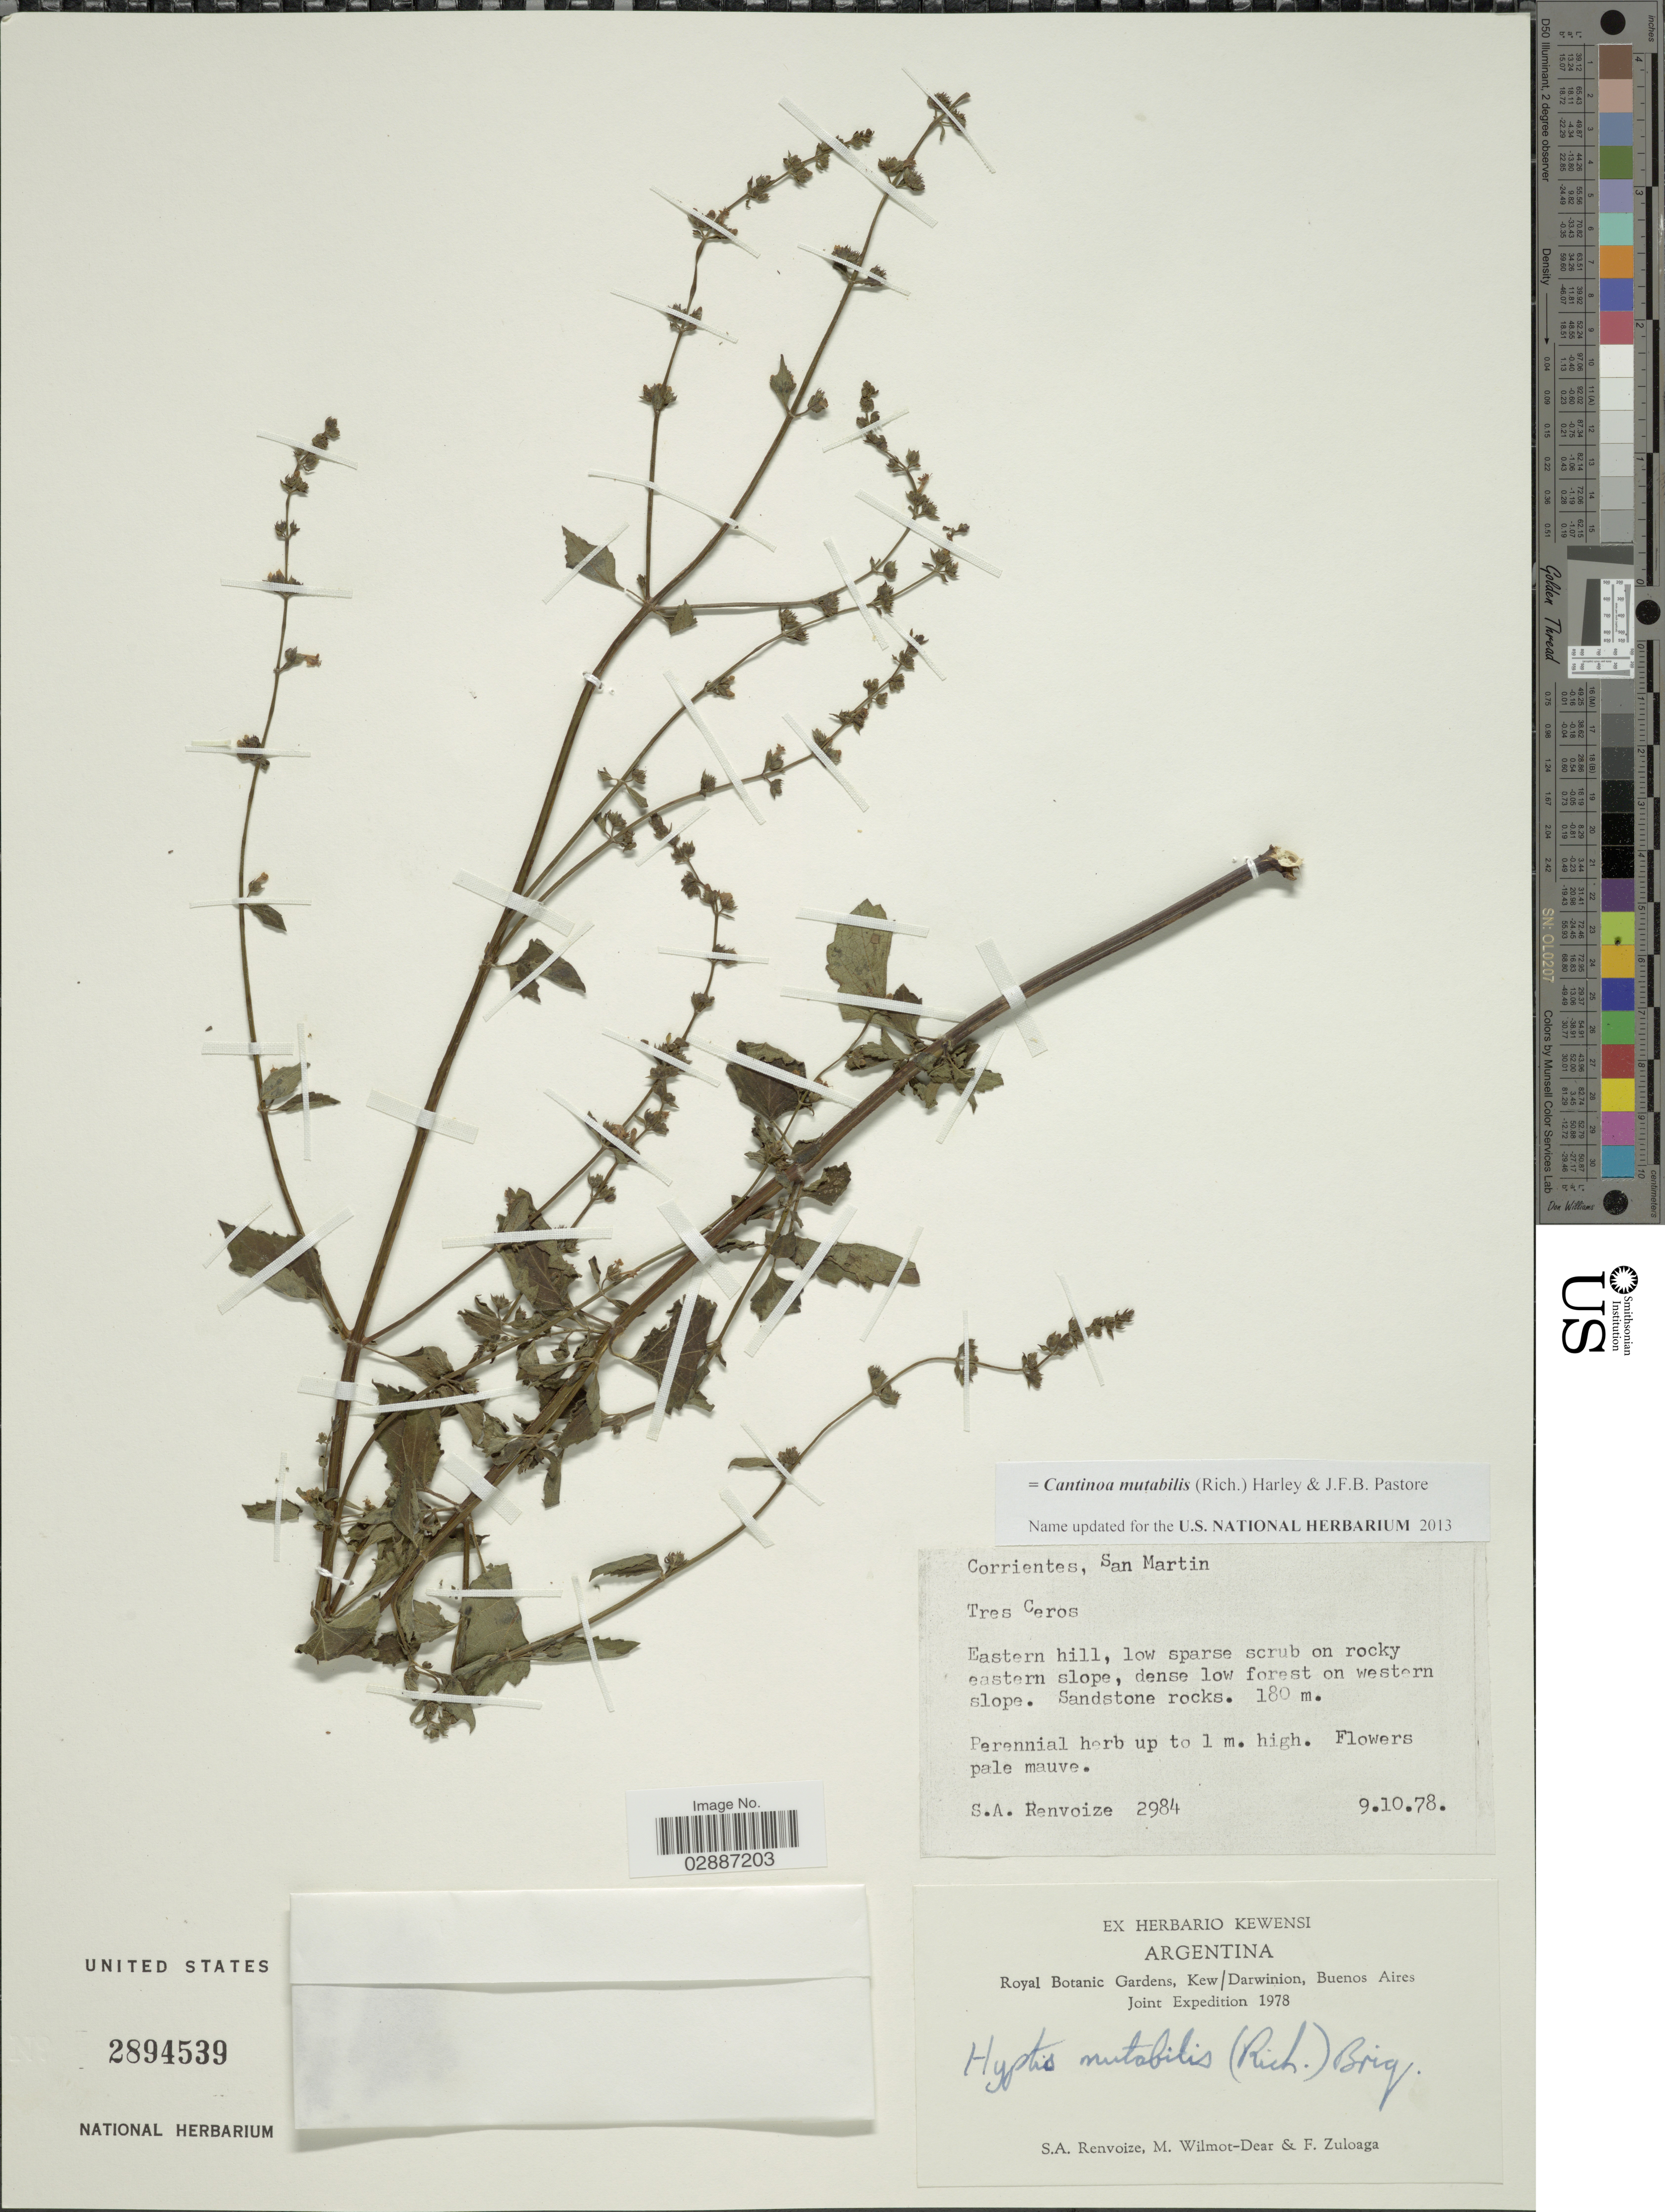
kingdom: Plantae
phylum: Tracheophyta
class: Magnoliopsida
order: Lamiales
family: Lamiaceae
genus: Cantinoa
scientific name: Cantinoa mutabilis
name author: (Epling) Harley & J.F.B. Pastore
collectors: S. A. Renvoize, M. Wilmot-Dear & F. Zuloaga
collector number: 2984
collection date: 1978-10-09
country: Argentina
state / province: Corrientes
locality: San Martin. Tres Ceros. Eastern hill.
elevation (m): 180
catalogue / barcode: US 2894539